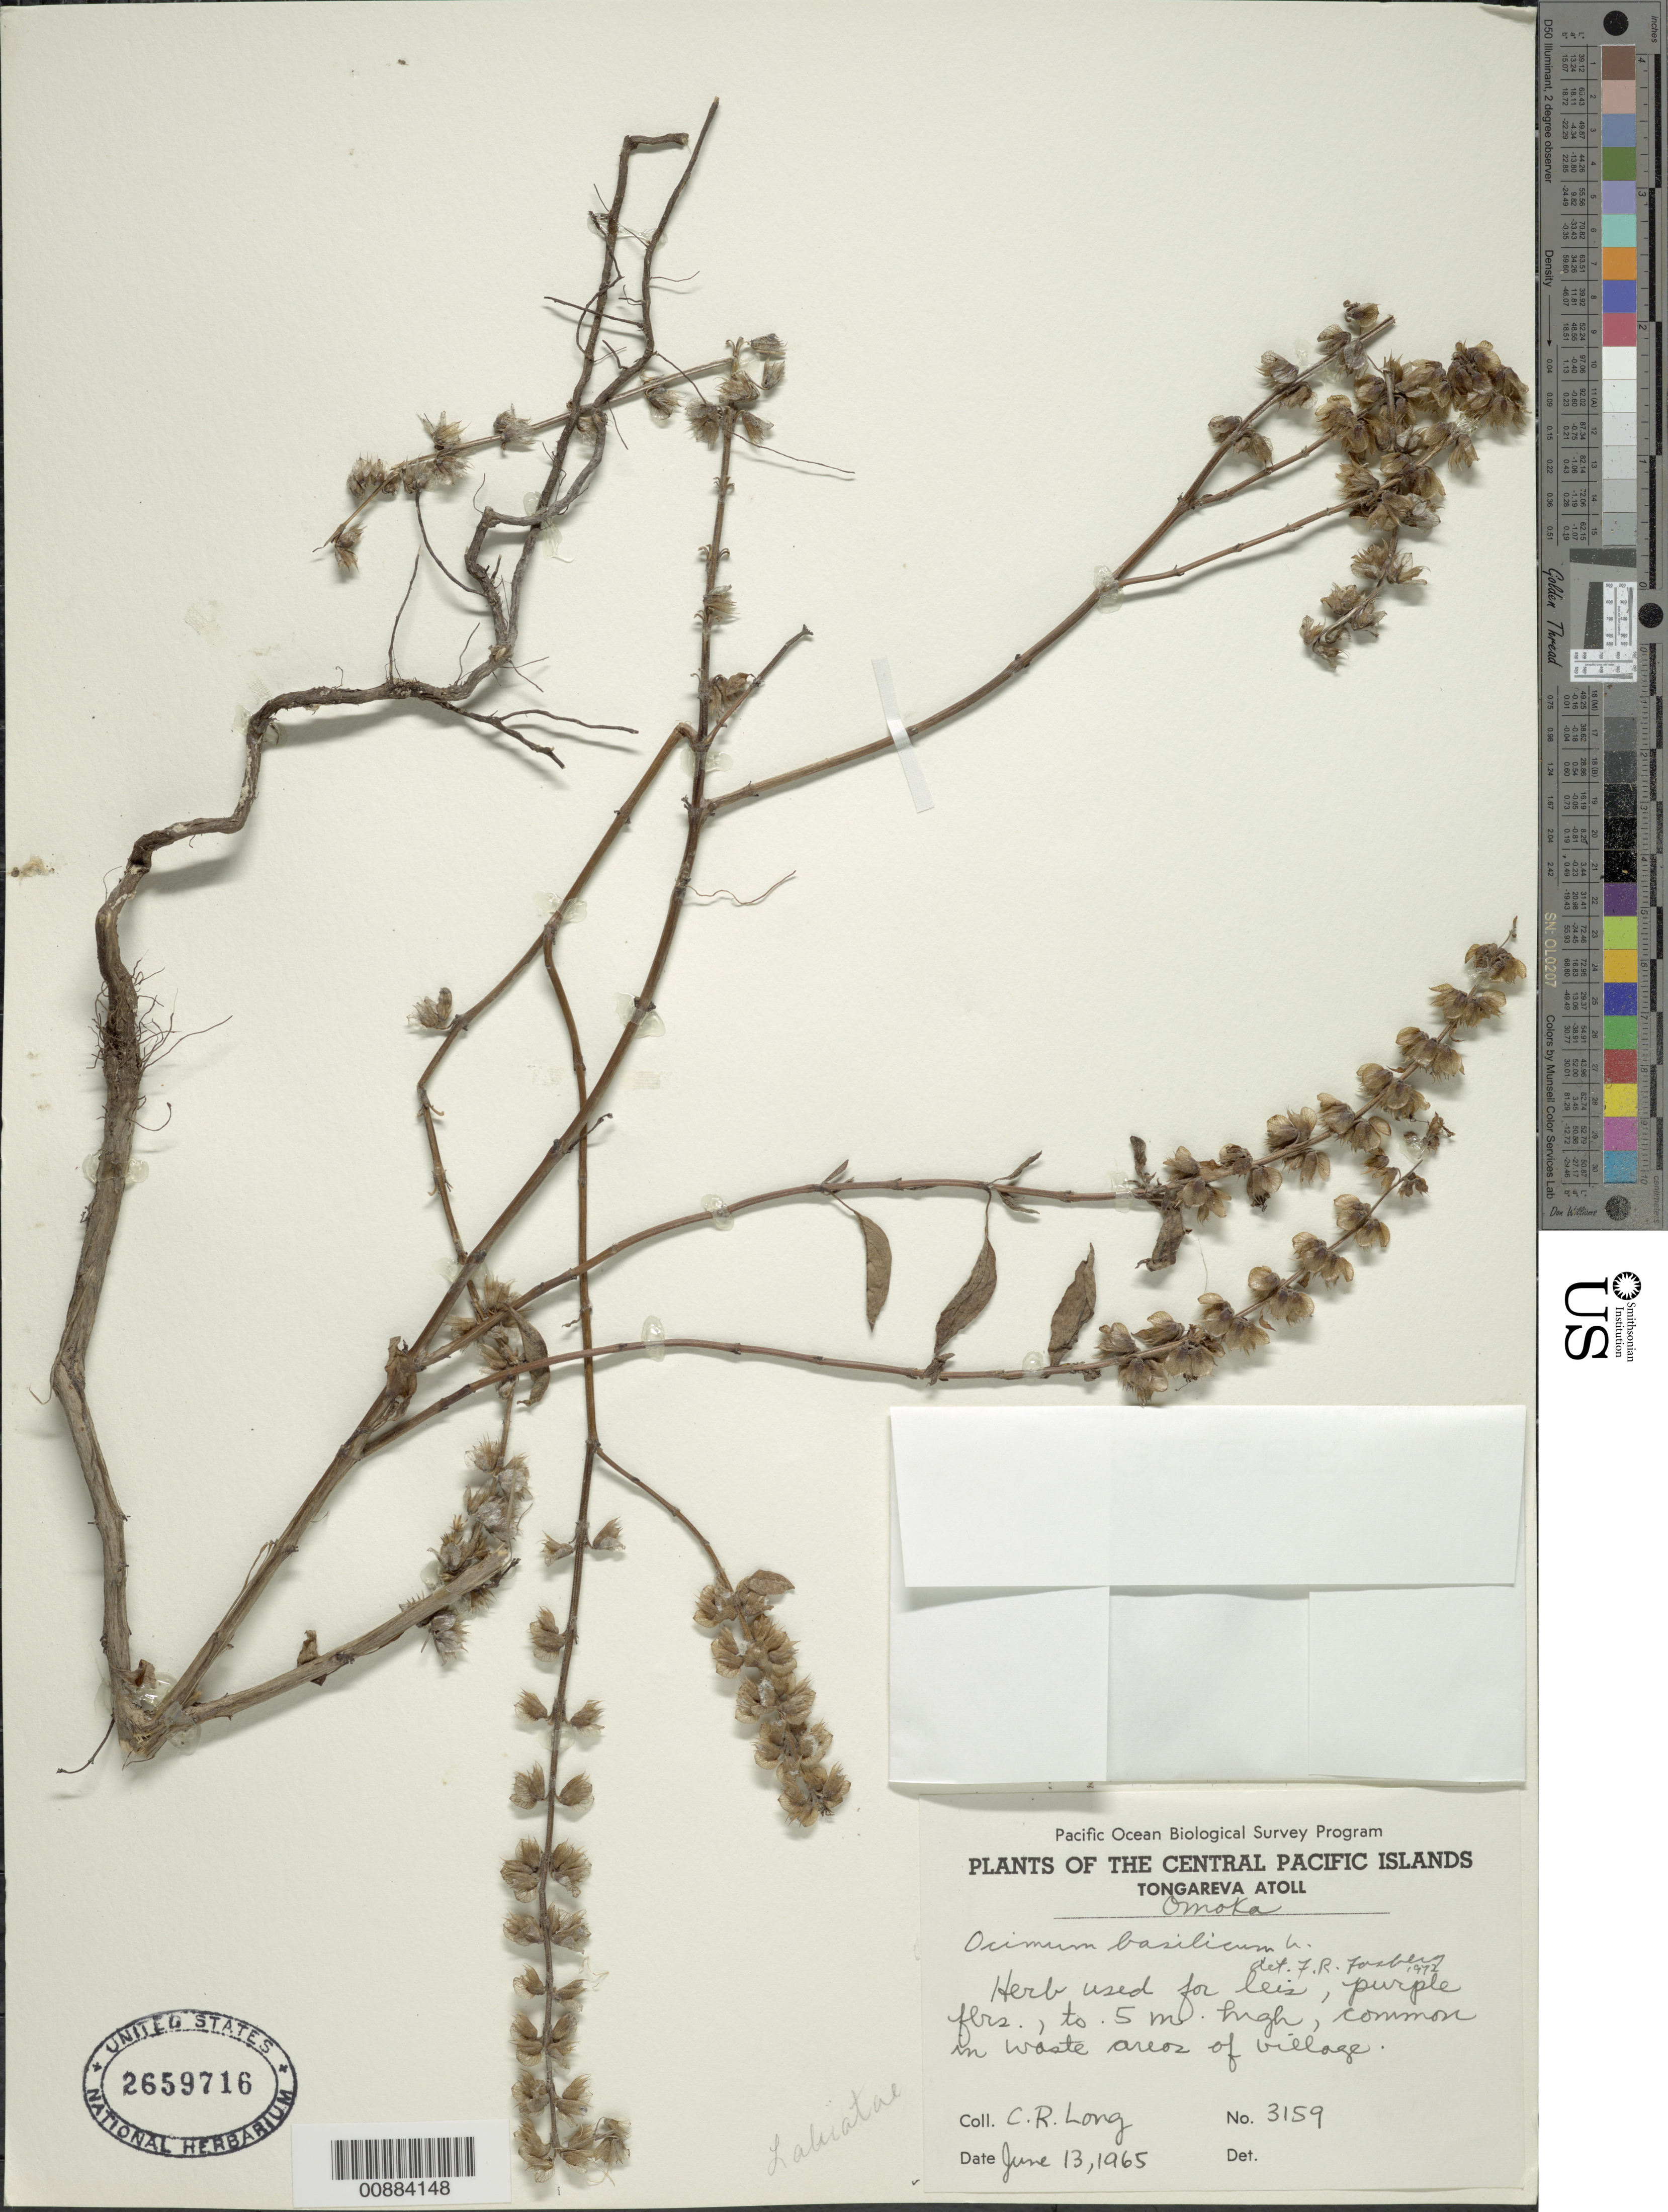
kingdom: Plantae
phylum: Tracheophyta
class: Magnoliopsida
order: Lamiales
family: Lamiaceae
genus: Ocimum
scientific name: Ocimum basilicum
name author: L.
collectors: C. Long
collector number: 3159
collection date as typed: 13 Jun 1965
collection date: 1965-06-13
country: Cook Islands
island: Penrhyn Atoll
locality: Penrhyn (Tongareva); Omoka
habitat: common in waste areas of village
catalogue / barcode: US 2659716